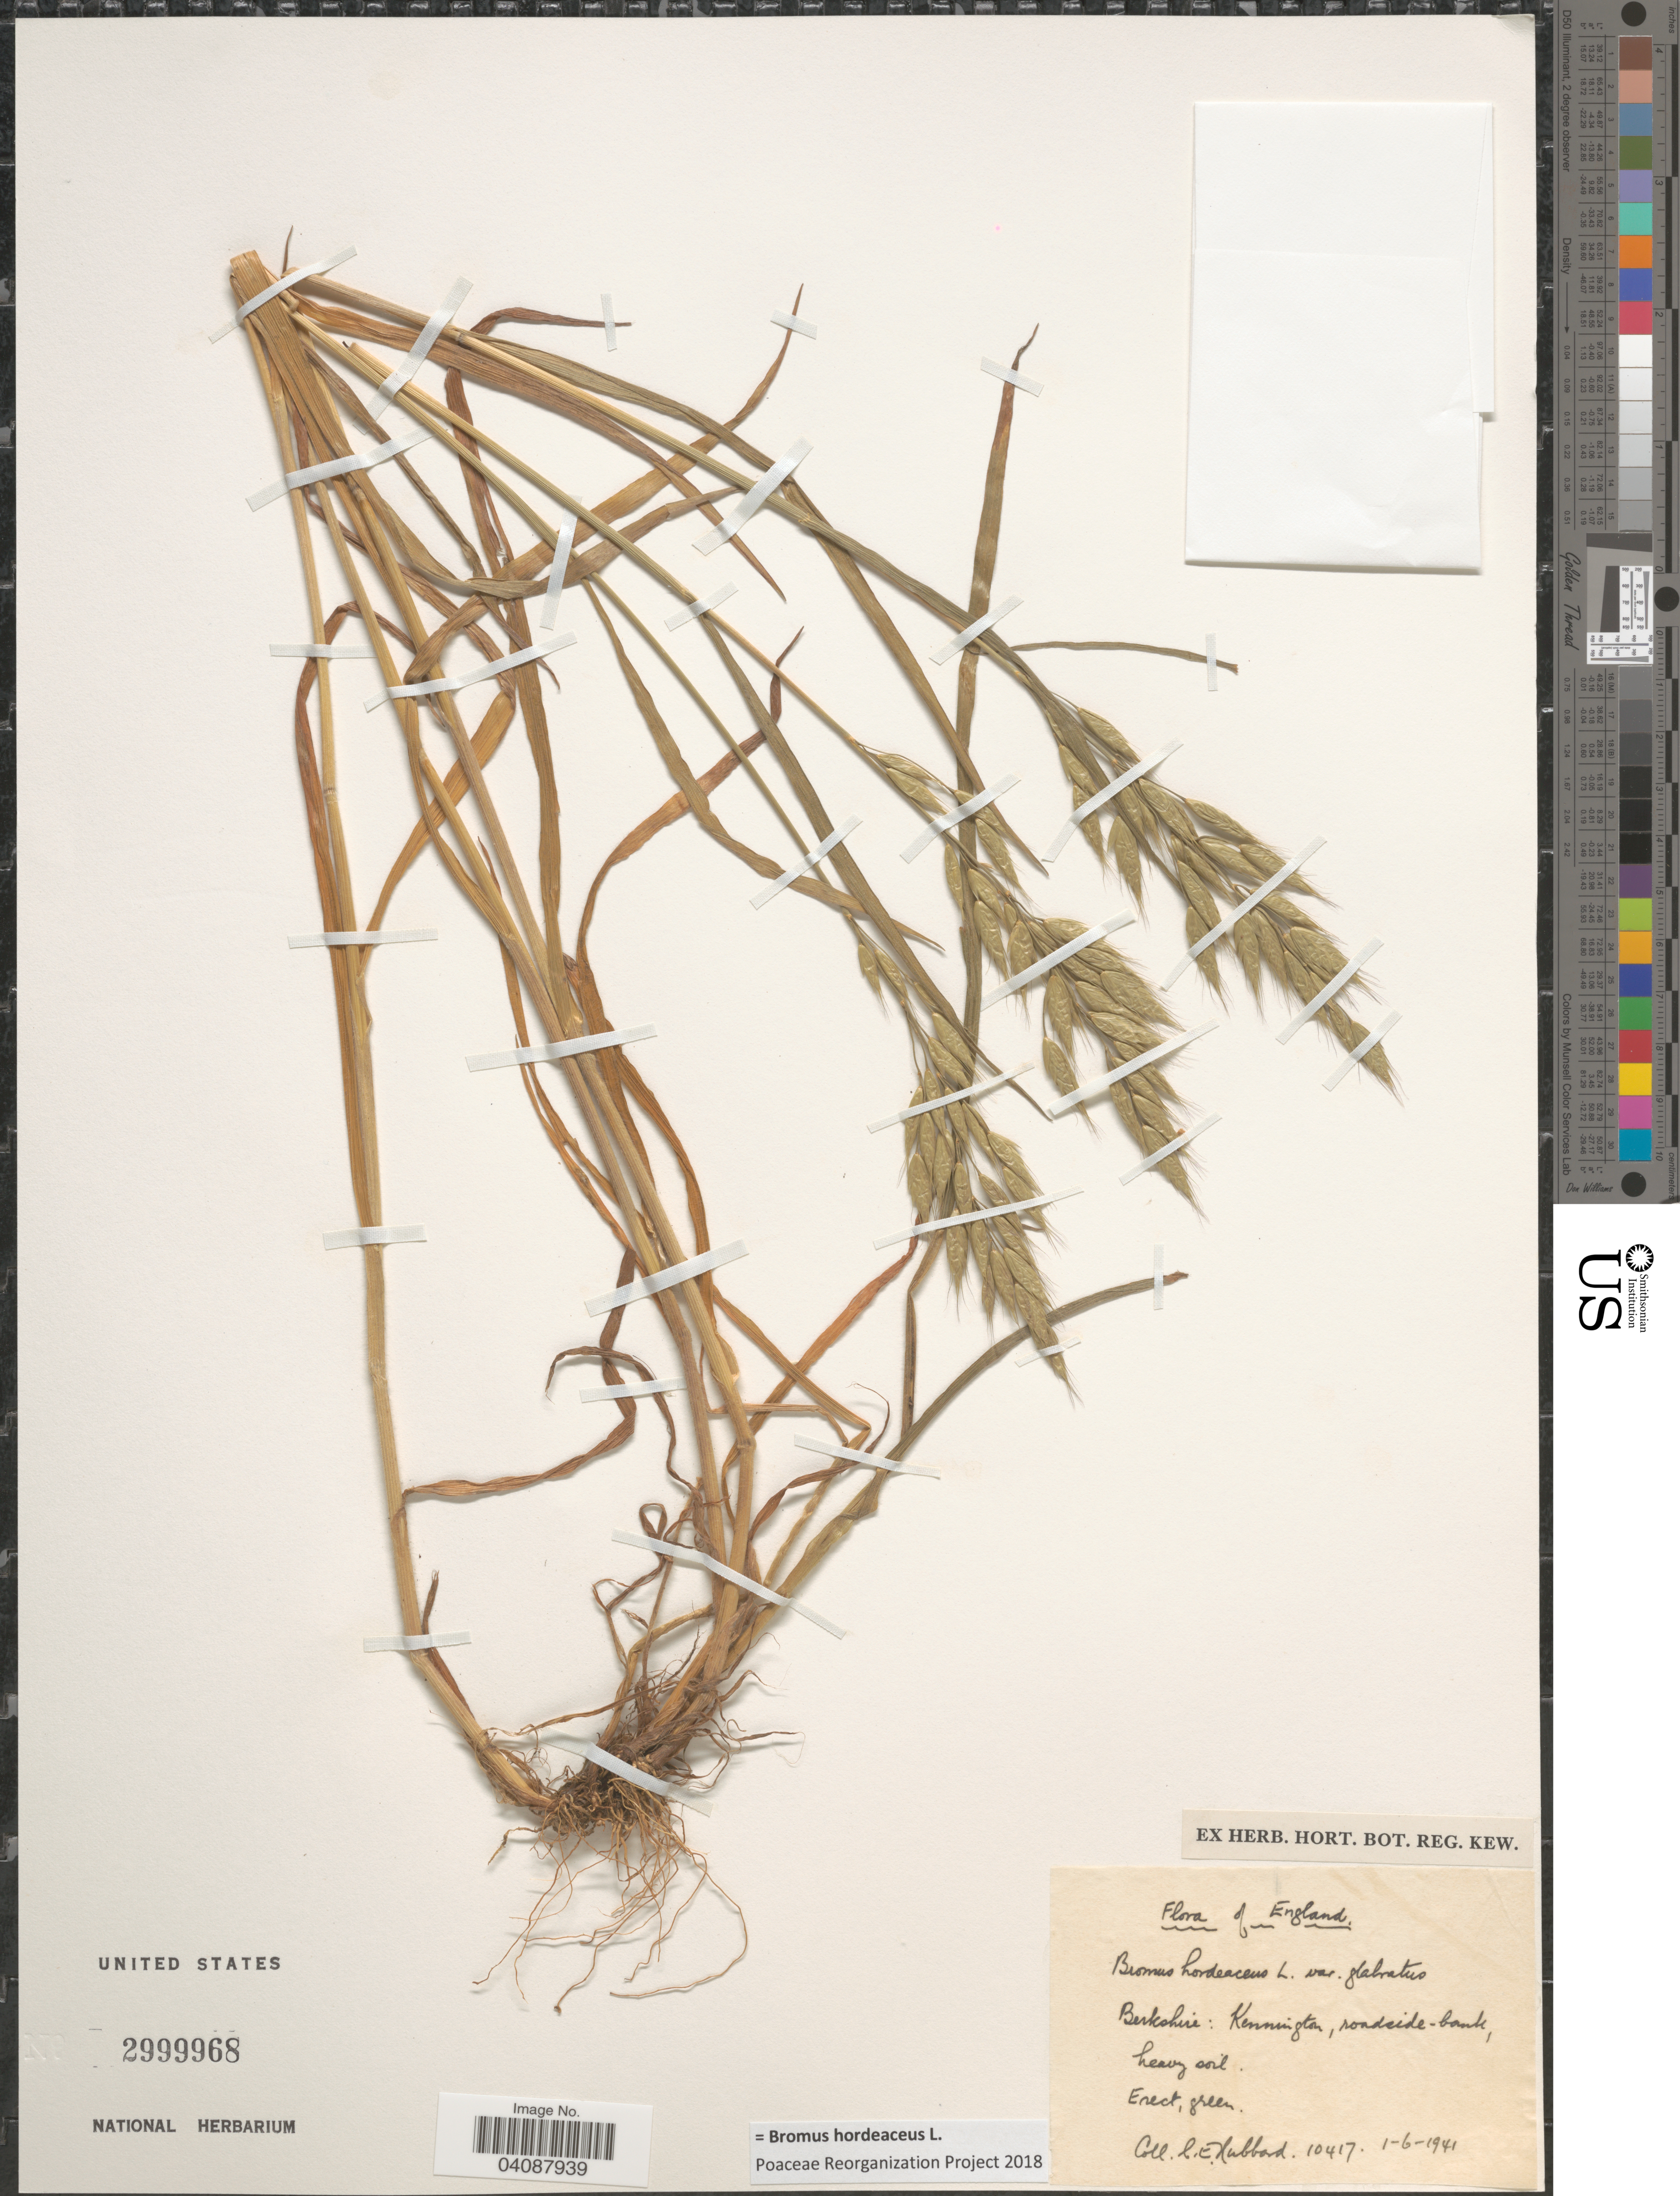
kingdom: Plantae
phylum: Tracheophyta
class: Liliopsida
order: Poales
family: Poaceae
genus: Bromus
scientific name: Bromus hordeaceus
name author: L.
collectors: C. E. Hubbard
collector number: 10417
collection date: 1941-06-01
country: United Kingdom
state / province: England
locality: Berkshire: Kennington, roadside-bank.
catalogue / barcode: US 2999968